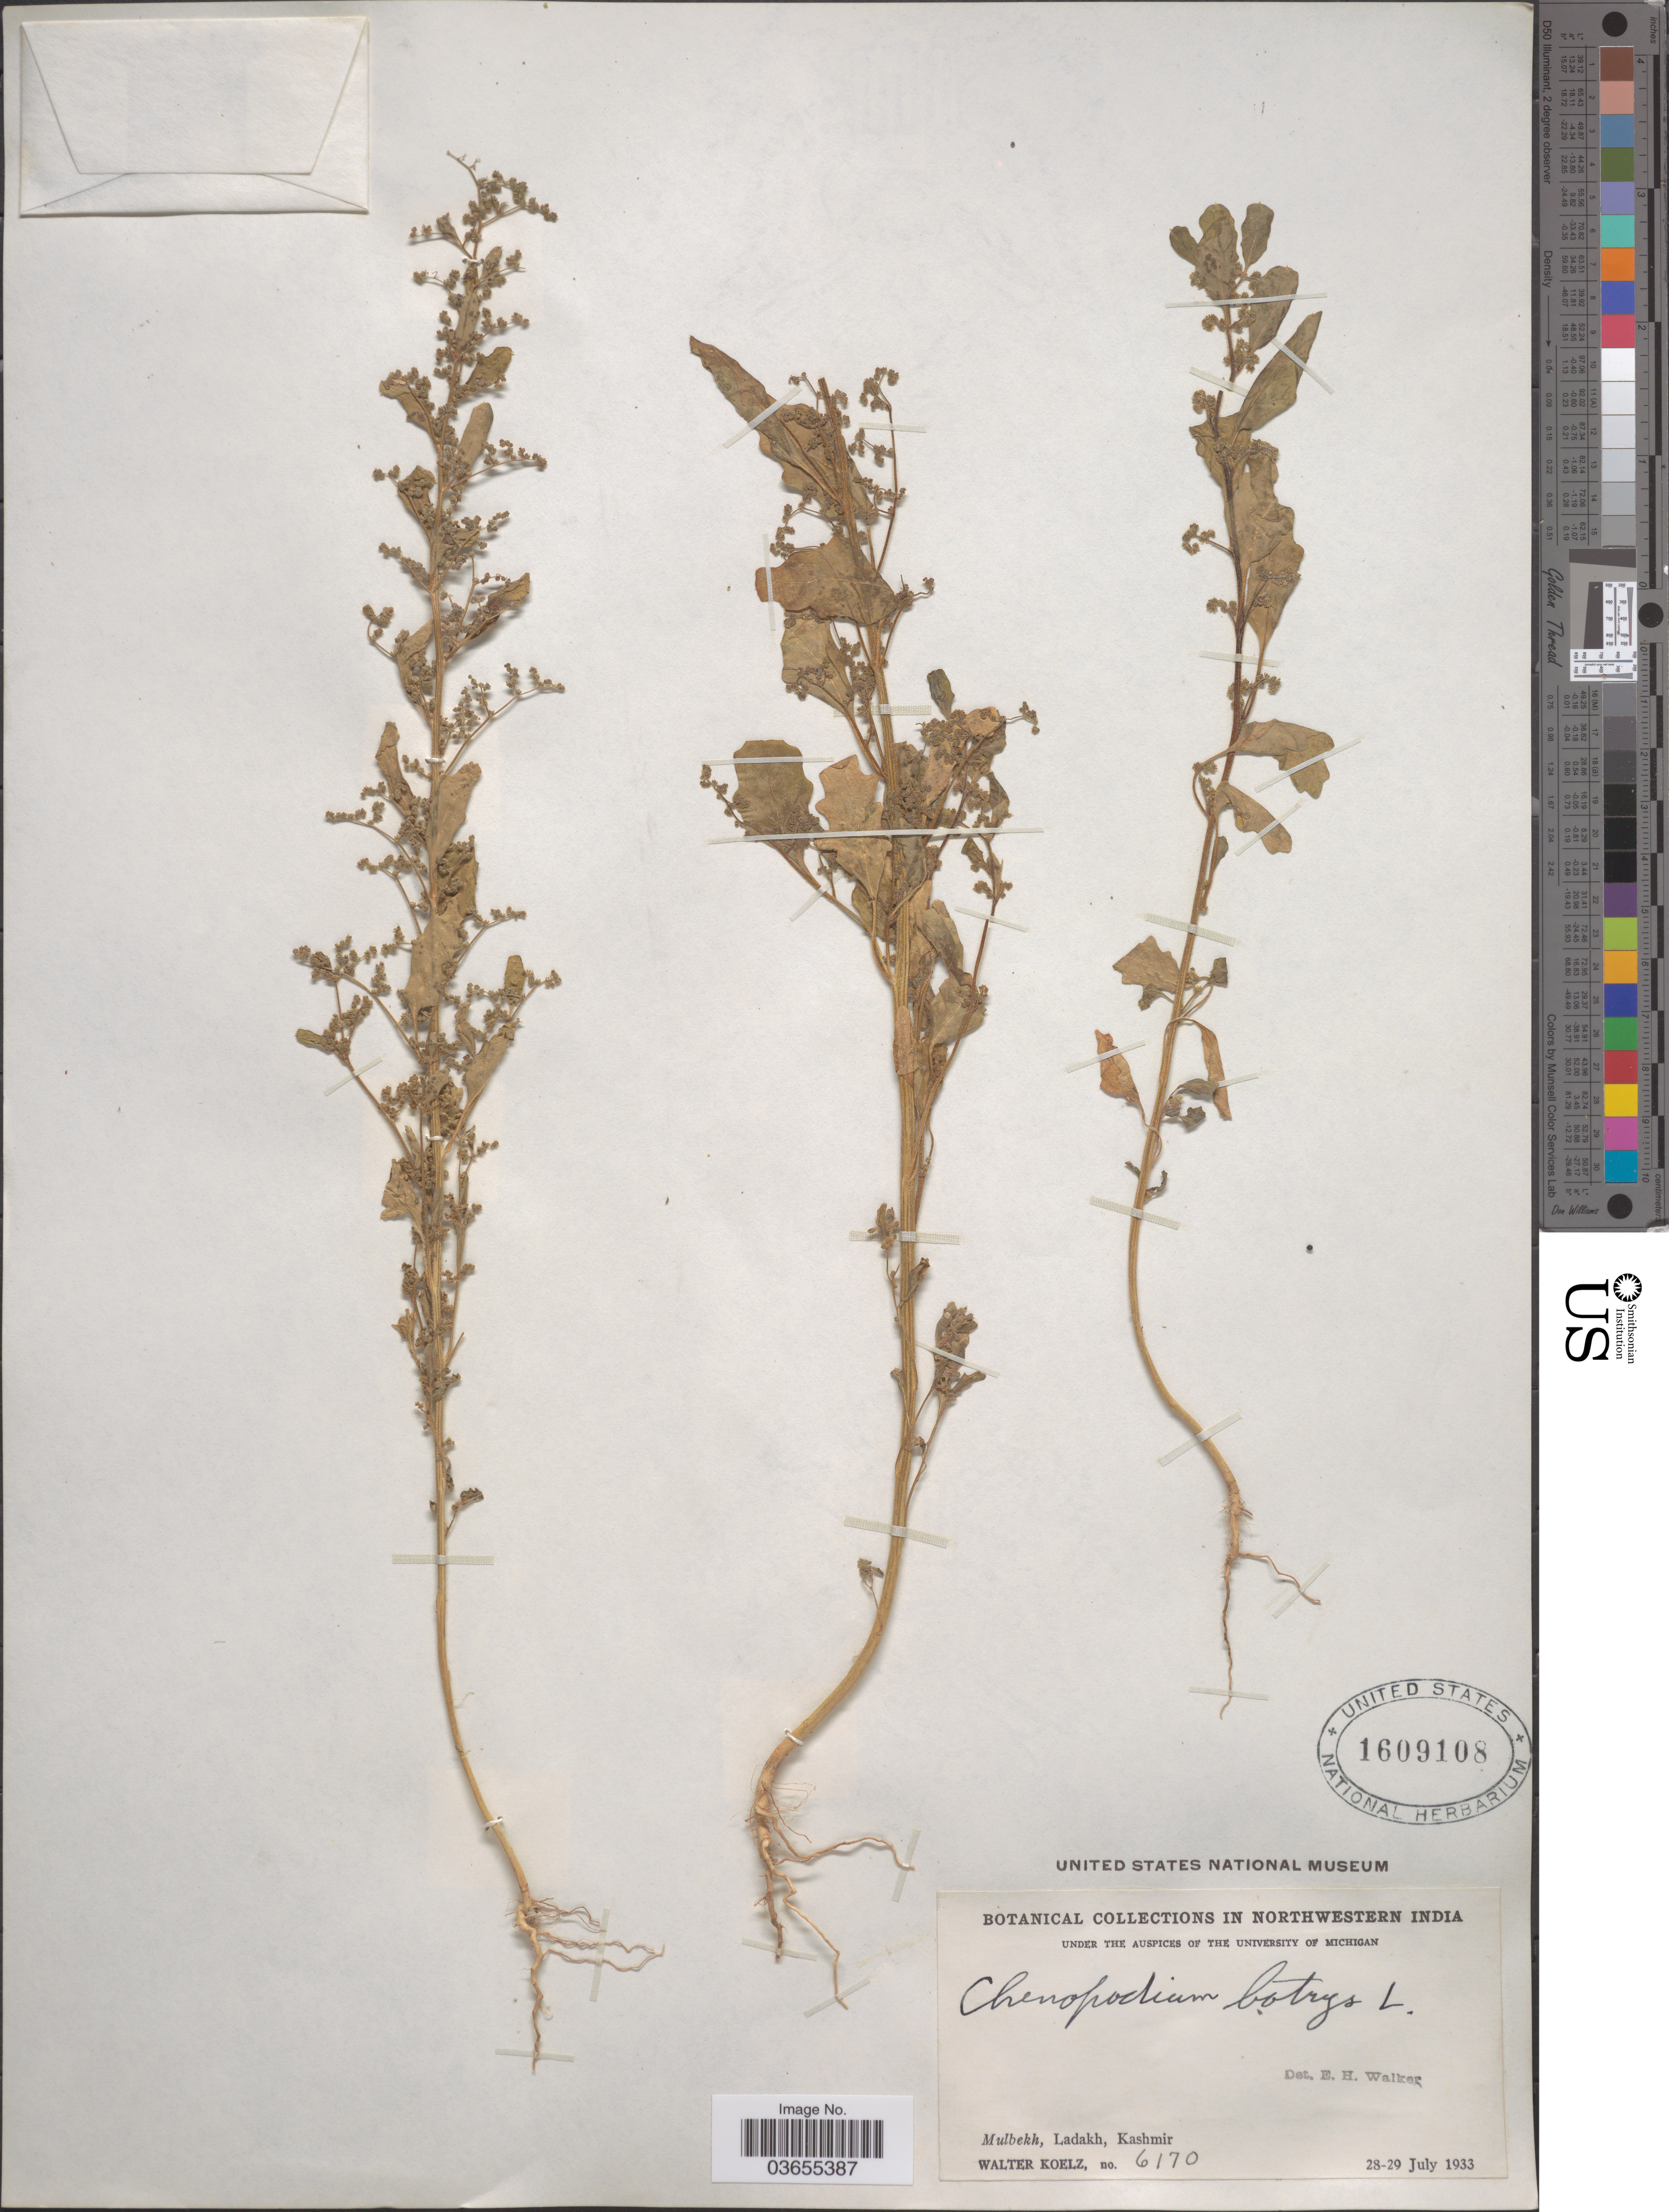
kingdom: Plantae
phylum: Tracheophyta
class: Magnoliopsida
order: Caryophyllales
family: Amaranthaceae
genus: Chenopodium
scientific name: Chenopodium botrys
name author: L.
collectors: W. N. Koelz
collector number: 6170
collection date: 1933-07-28/1933-07-29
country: India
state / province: Jammu and Kashmir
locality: Northwestern India. Mulbekh, Ladakh, Kashmir.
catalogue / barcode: US 1609108